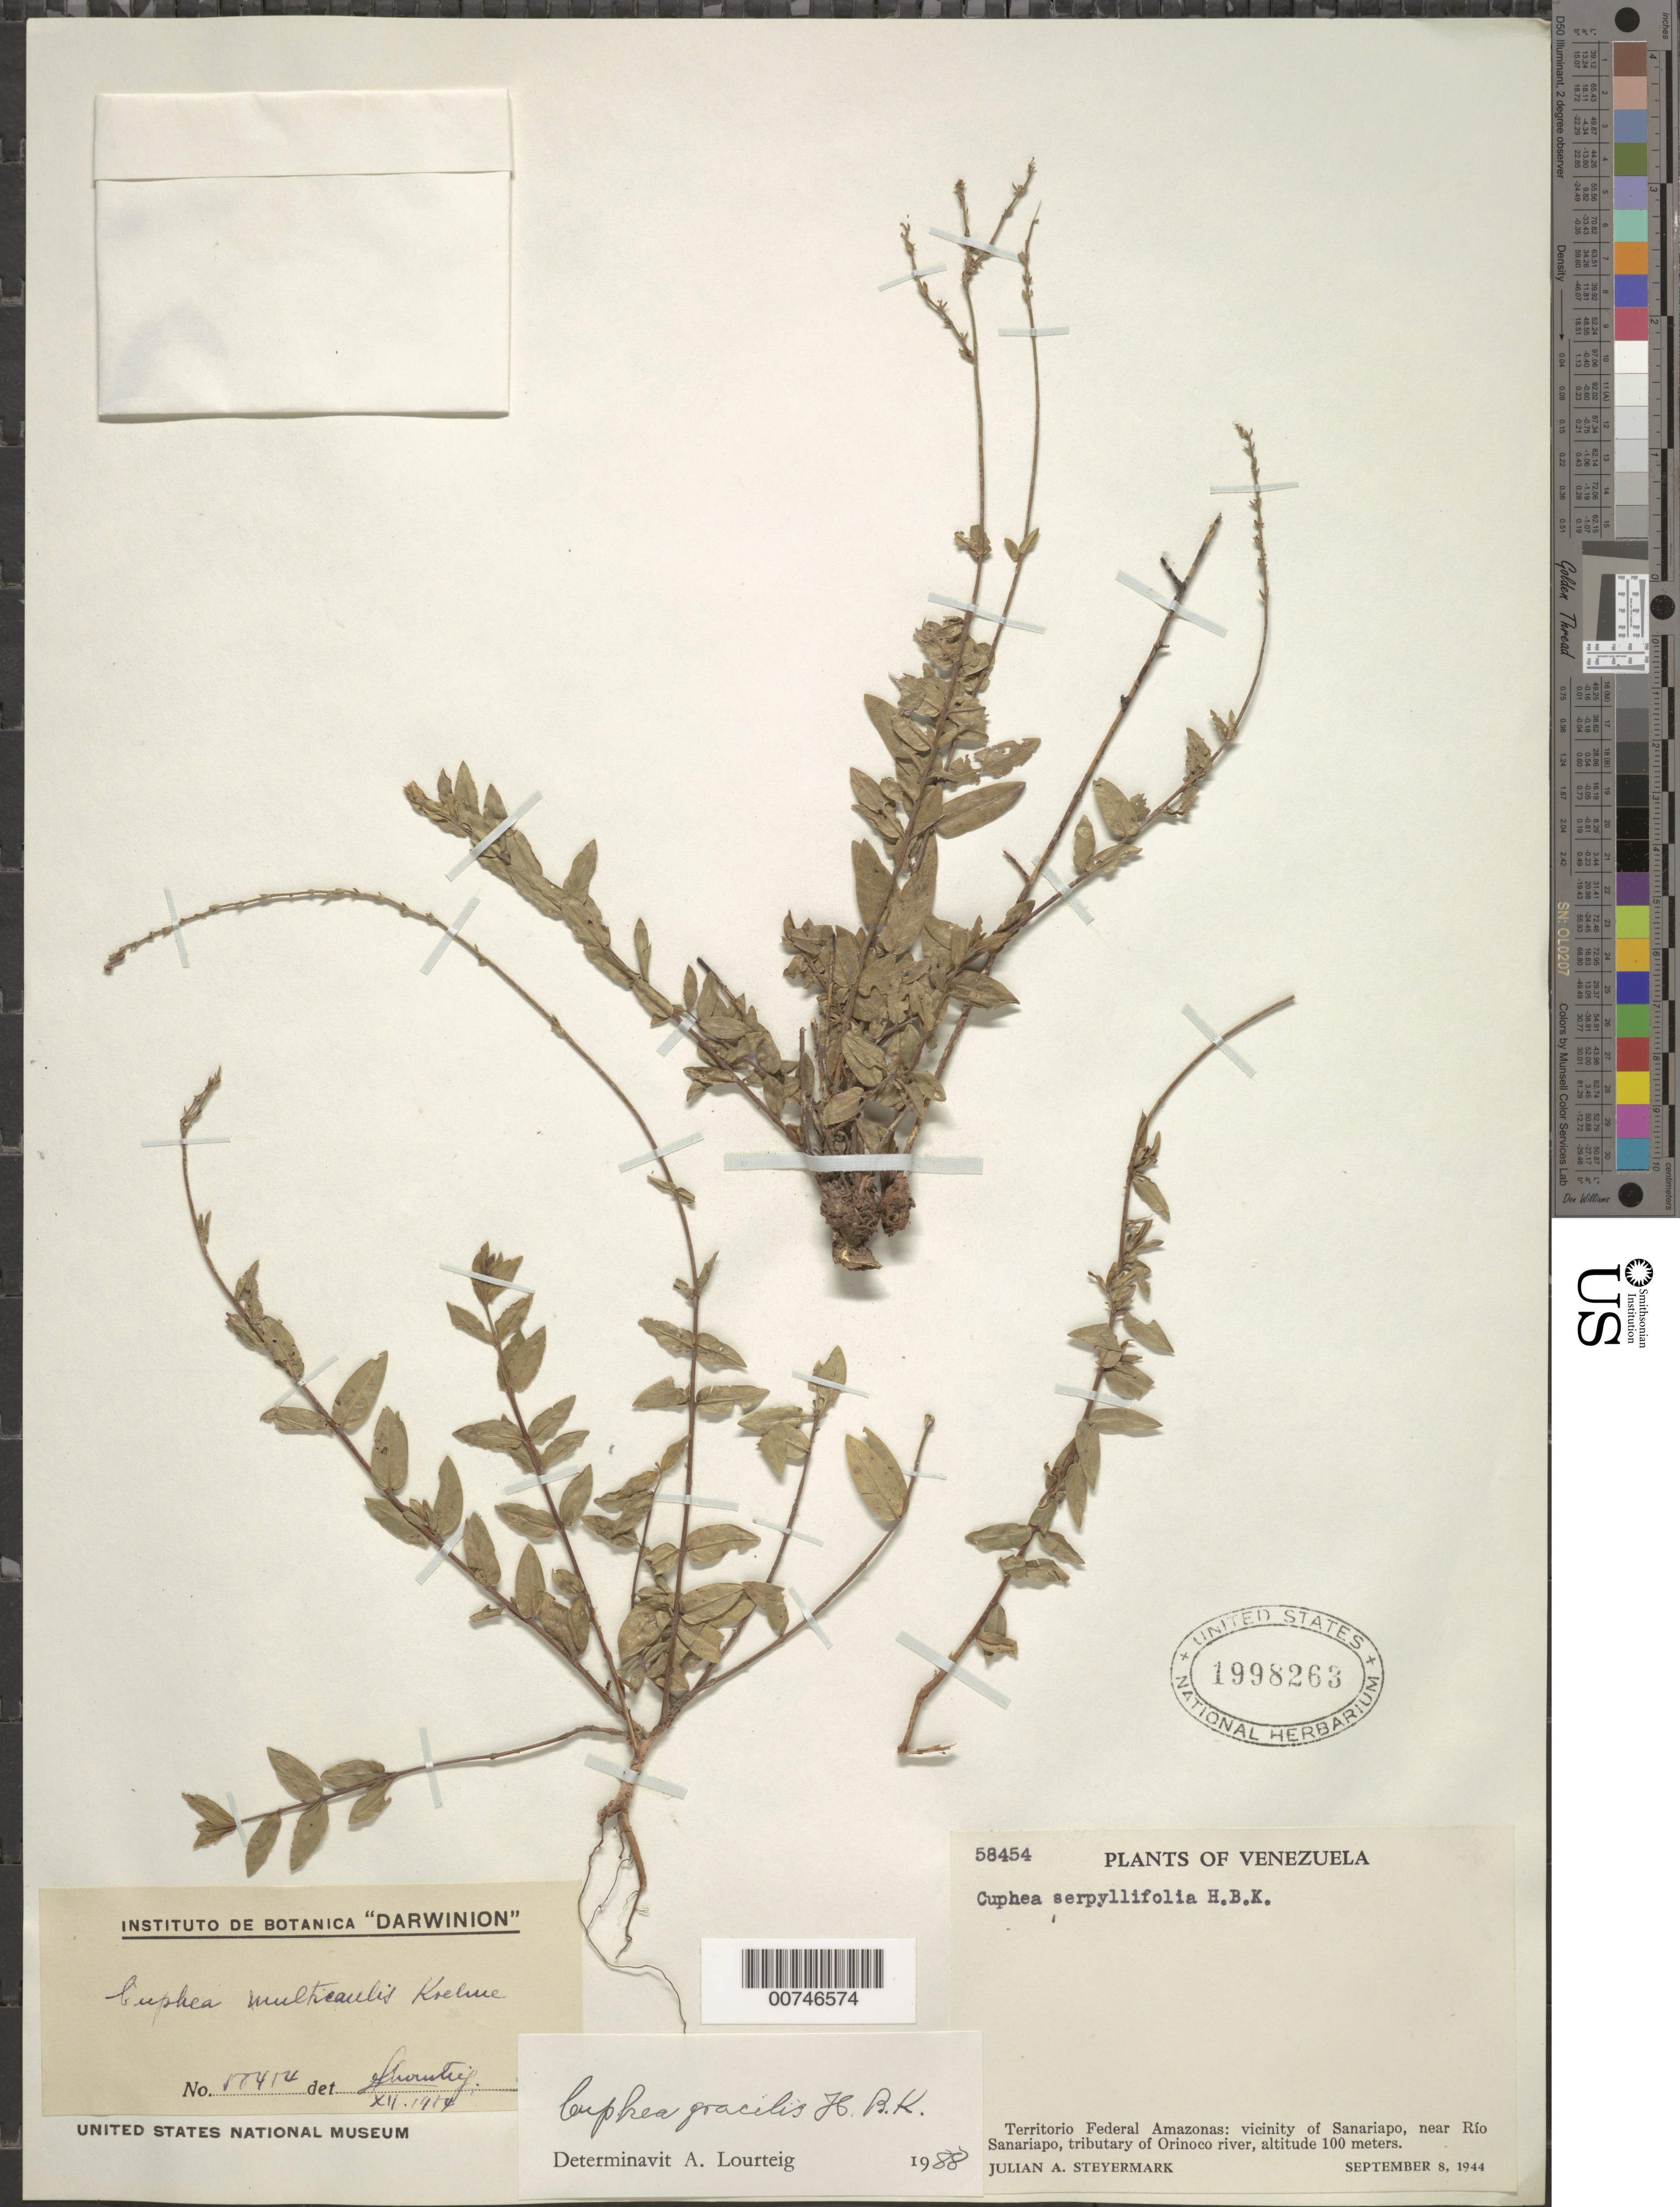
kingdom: Plantae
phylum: Tracheophyta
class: Magnoliopsida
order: Myrtales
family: Lythraceae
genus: Cuphea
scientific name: Cuphea gracilis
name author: Kunth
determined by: Lourteig, A.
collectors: J. Steyermark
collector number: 58454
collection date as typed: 8-Sep-44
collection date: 1944-09-08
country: Venezuela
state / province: Amazonas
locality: Sanariapo, near Río Sanariapo (tributary of Orinoco R.)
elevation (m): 100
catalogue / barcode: US 1998263